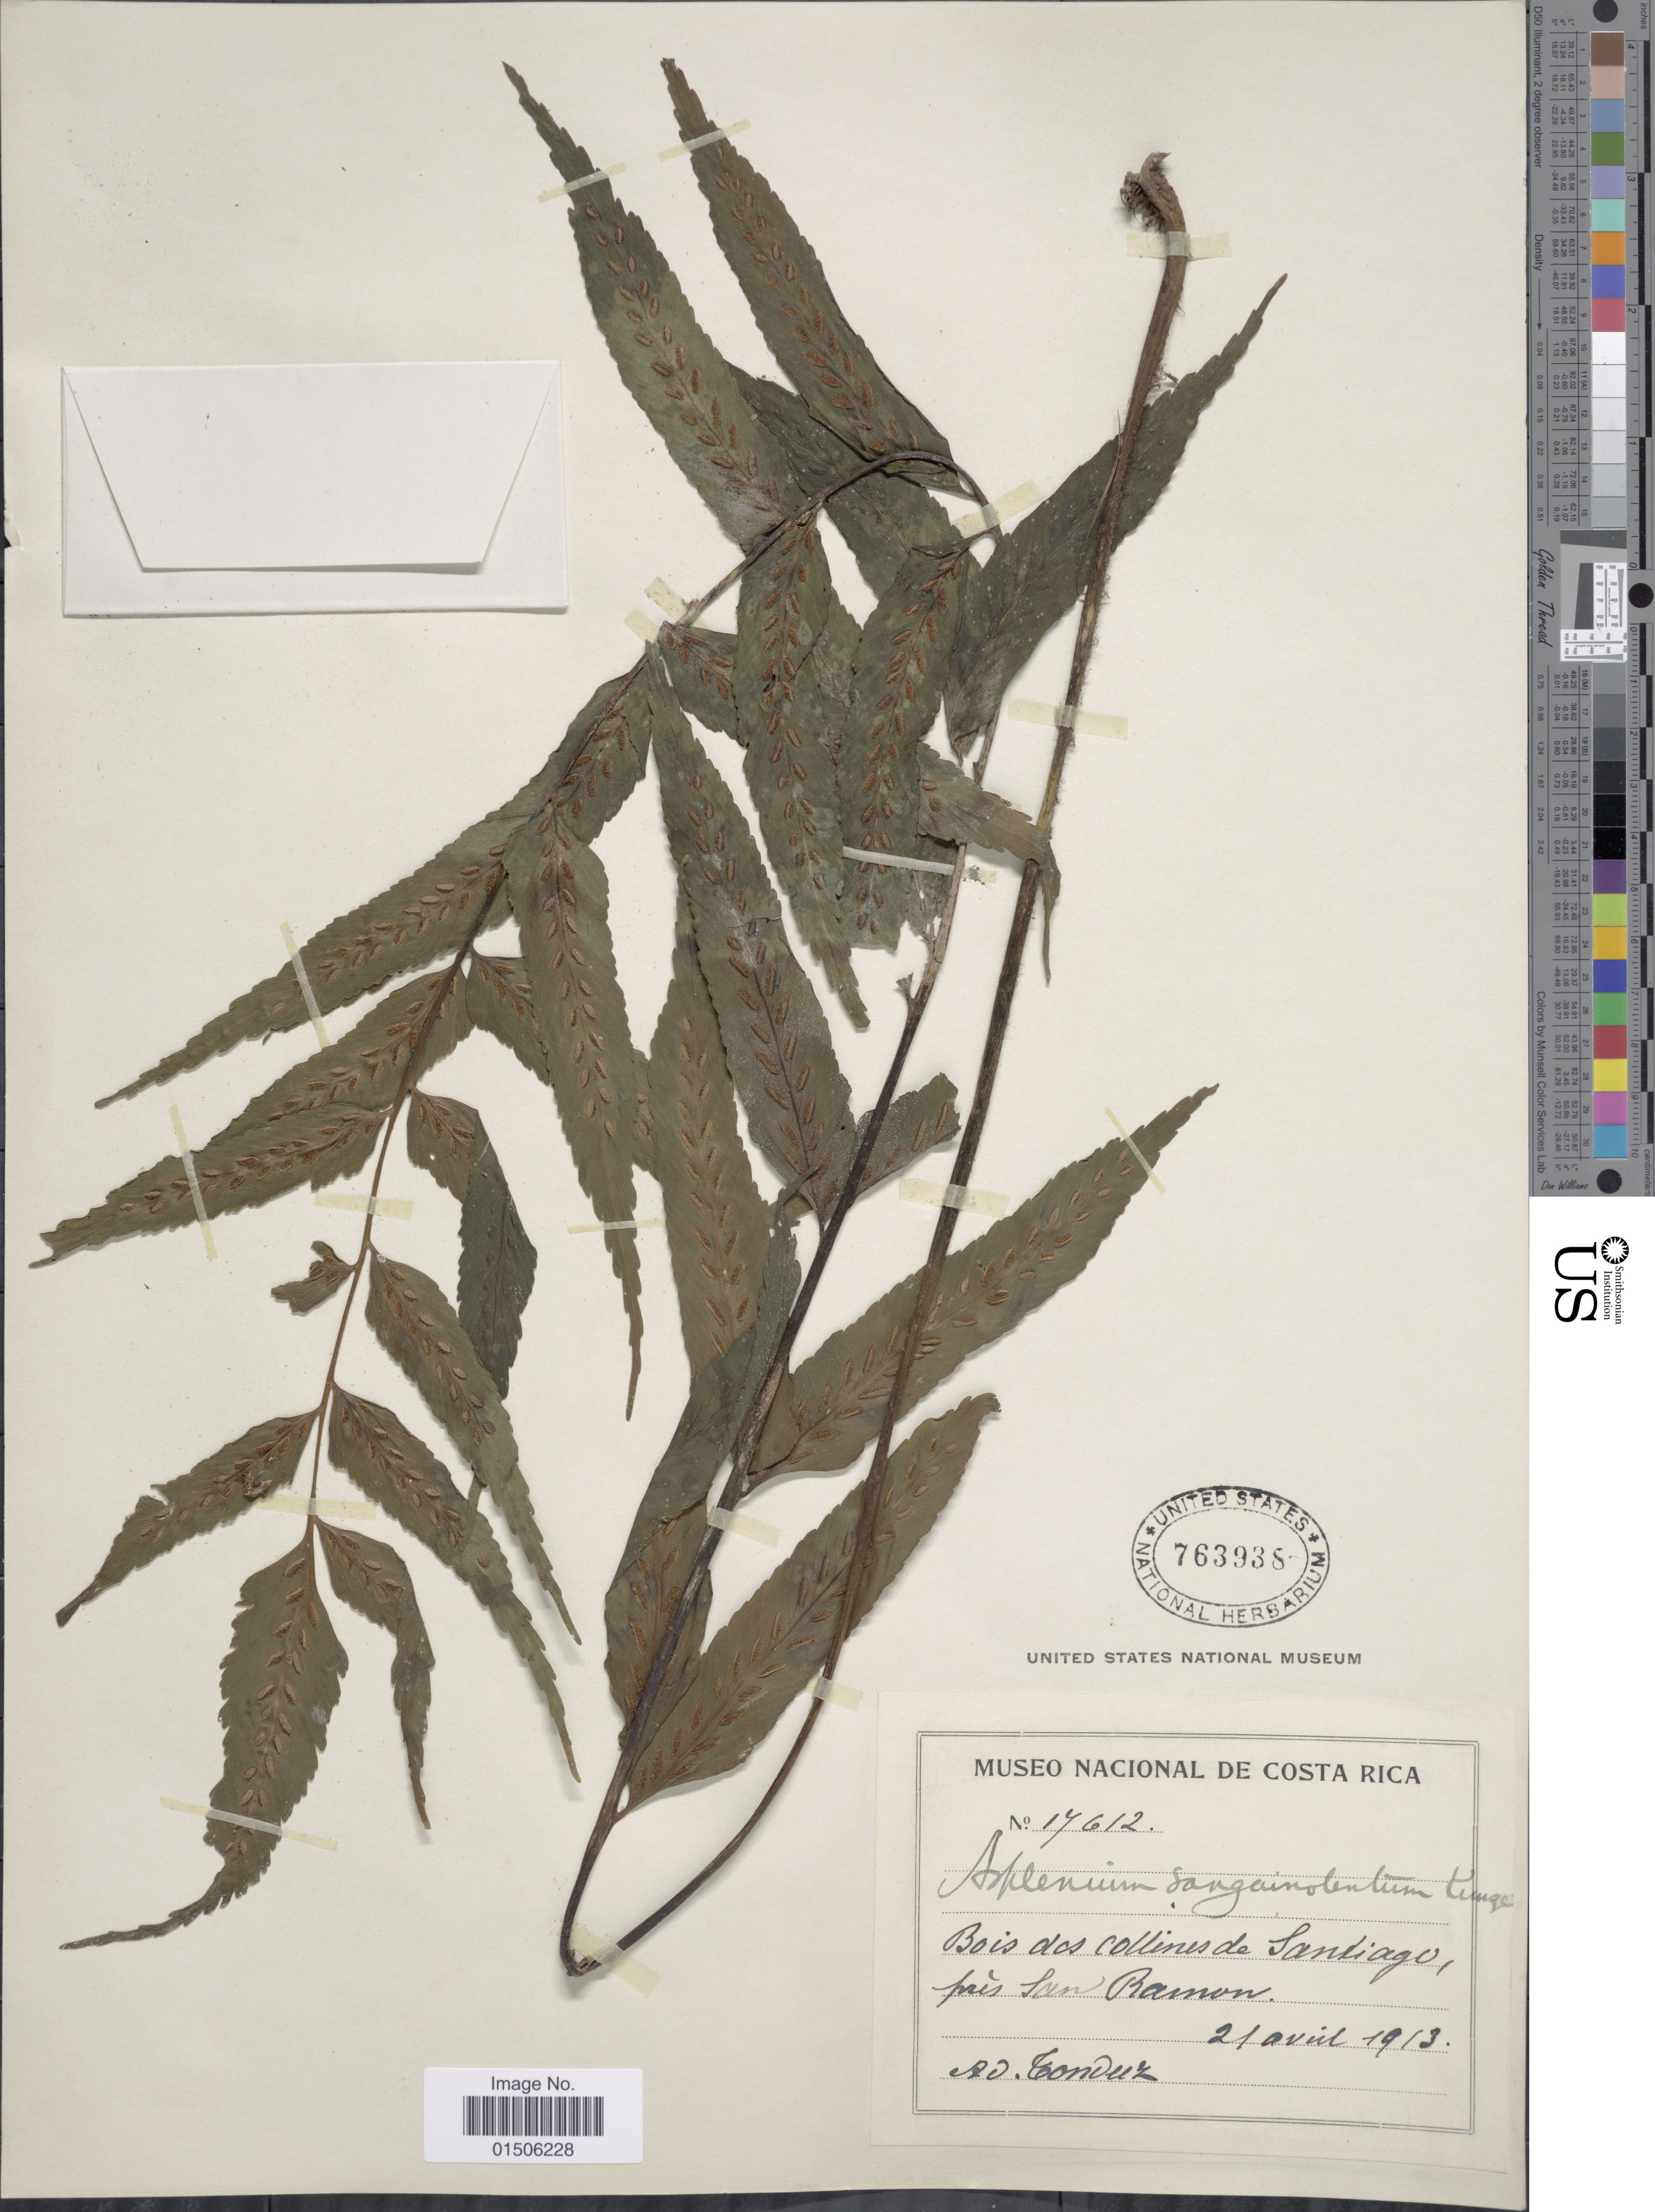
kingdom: Plantae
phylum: Tracheophyta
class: Polypodiopsida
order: Polypodiales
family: Aspleniaceae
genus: Asplenium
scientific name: Asplenium feei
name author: Kunze ex Fée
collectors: A. Tonduz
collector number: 17612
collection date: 1913-04-21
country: Costa Rica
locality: Bois de collines de Santiago, près San Ramon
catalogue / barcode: US 763938